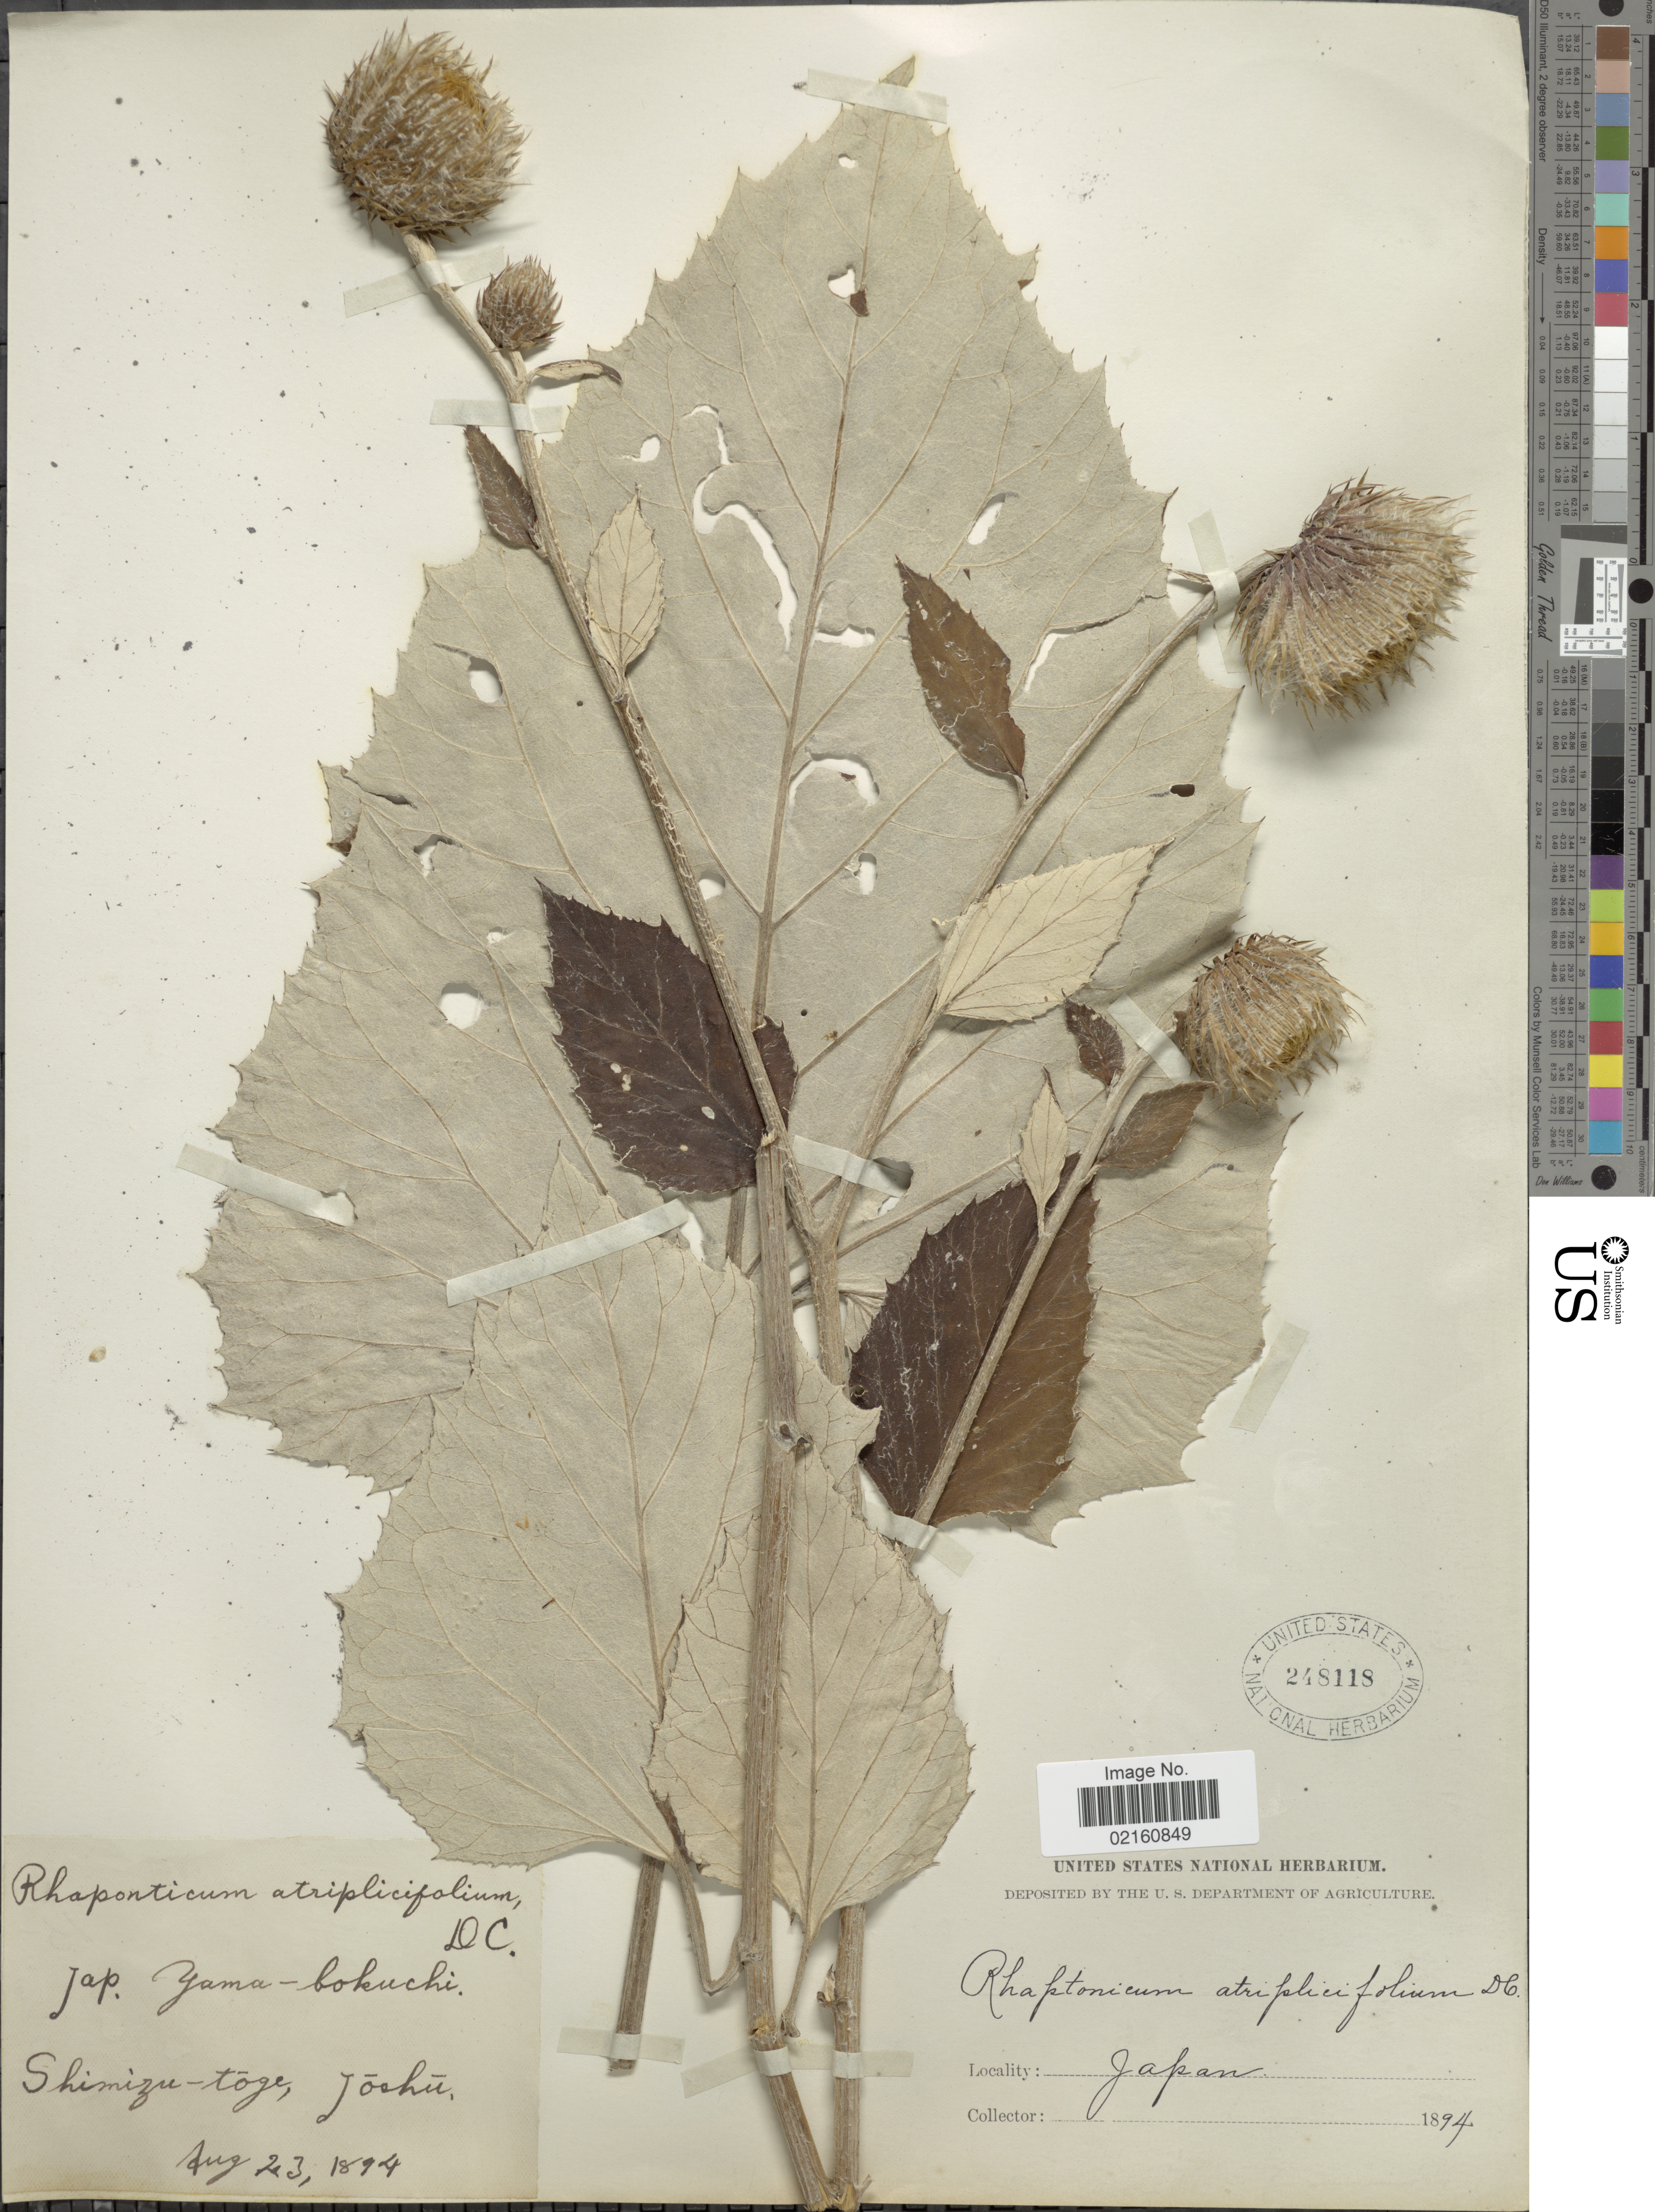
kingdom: Plantae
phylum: Tracheophyta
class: Magnoliopsida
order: Asterales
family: Asteraceae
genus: Synurus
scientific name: Synurus deltoides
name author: (Aiton) Nakai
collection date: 1894-08-23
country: Japan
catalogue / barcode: US 248118